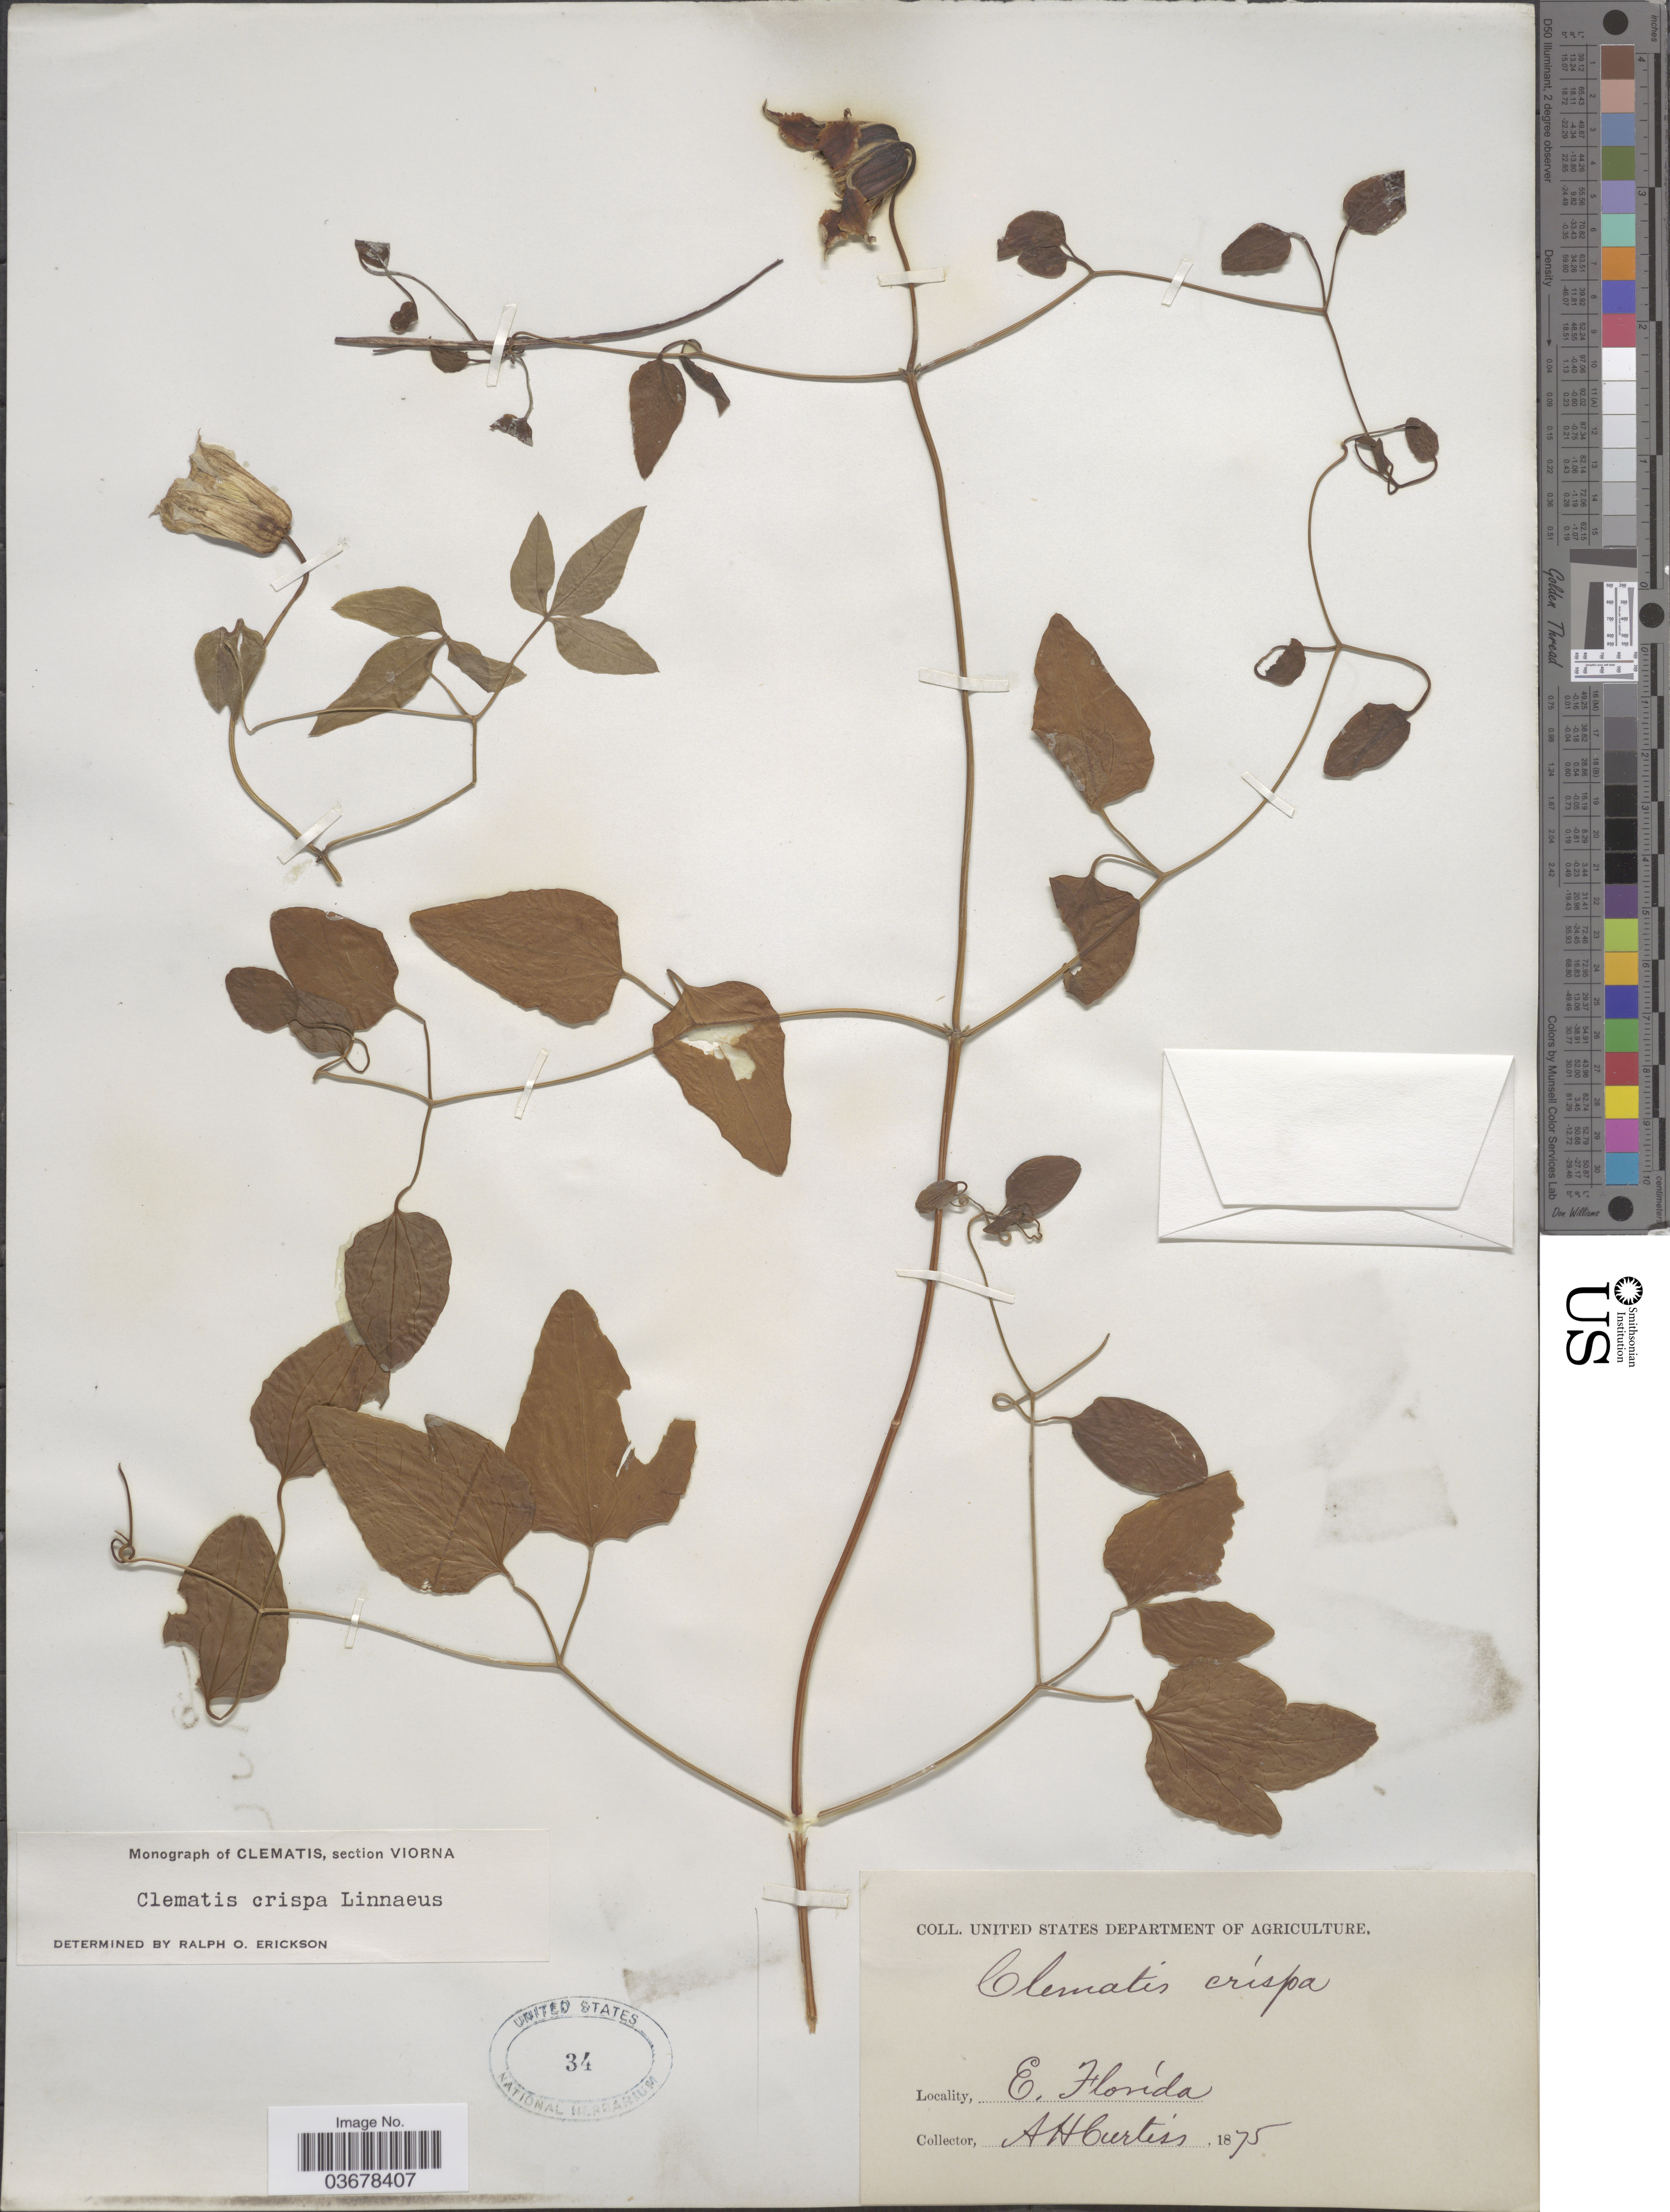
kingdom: Plantae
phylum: Tracheophyta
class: Magnoliopsida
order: Ranunculales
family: Ranunculaceae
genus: Clematis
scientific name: Clematis viorna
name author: L.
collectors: A. H. Curtiss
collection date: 1875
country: United States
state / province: Florida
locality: E. Florida.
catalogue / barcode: US 34